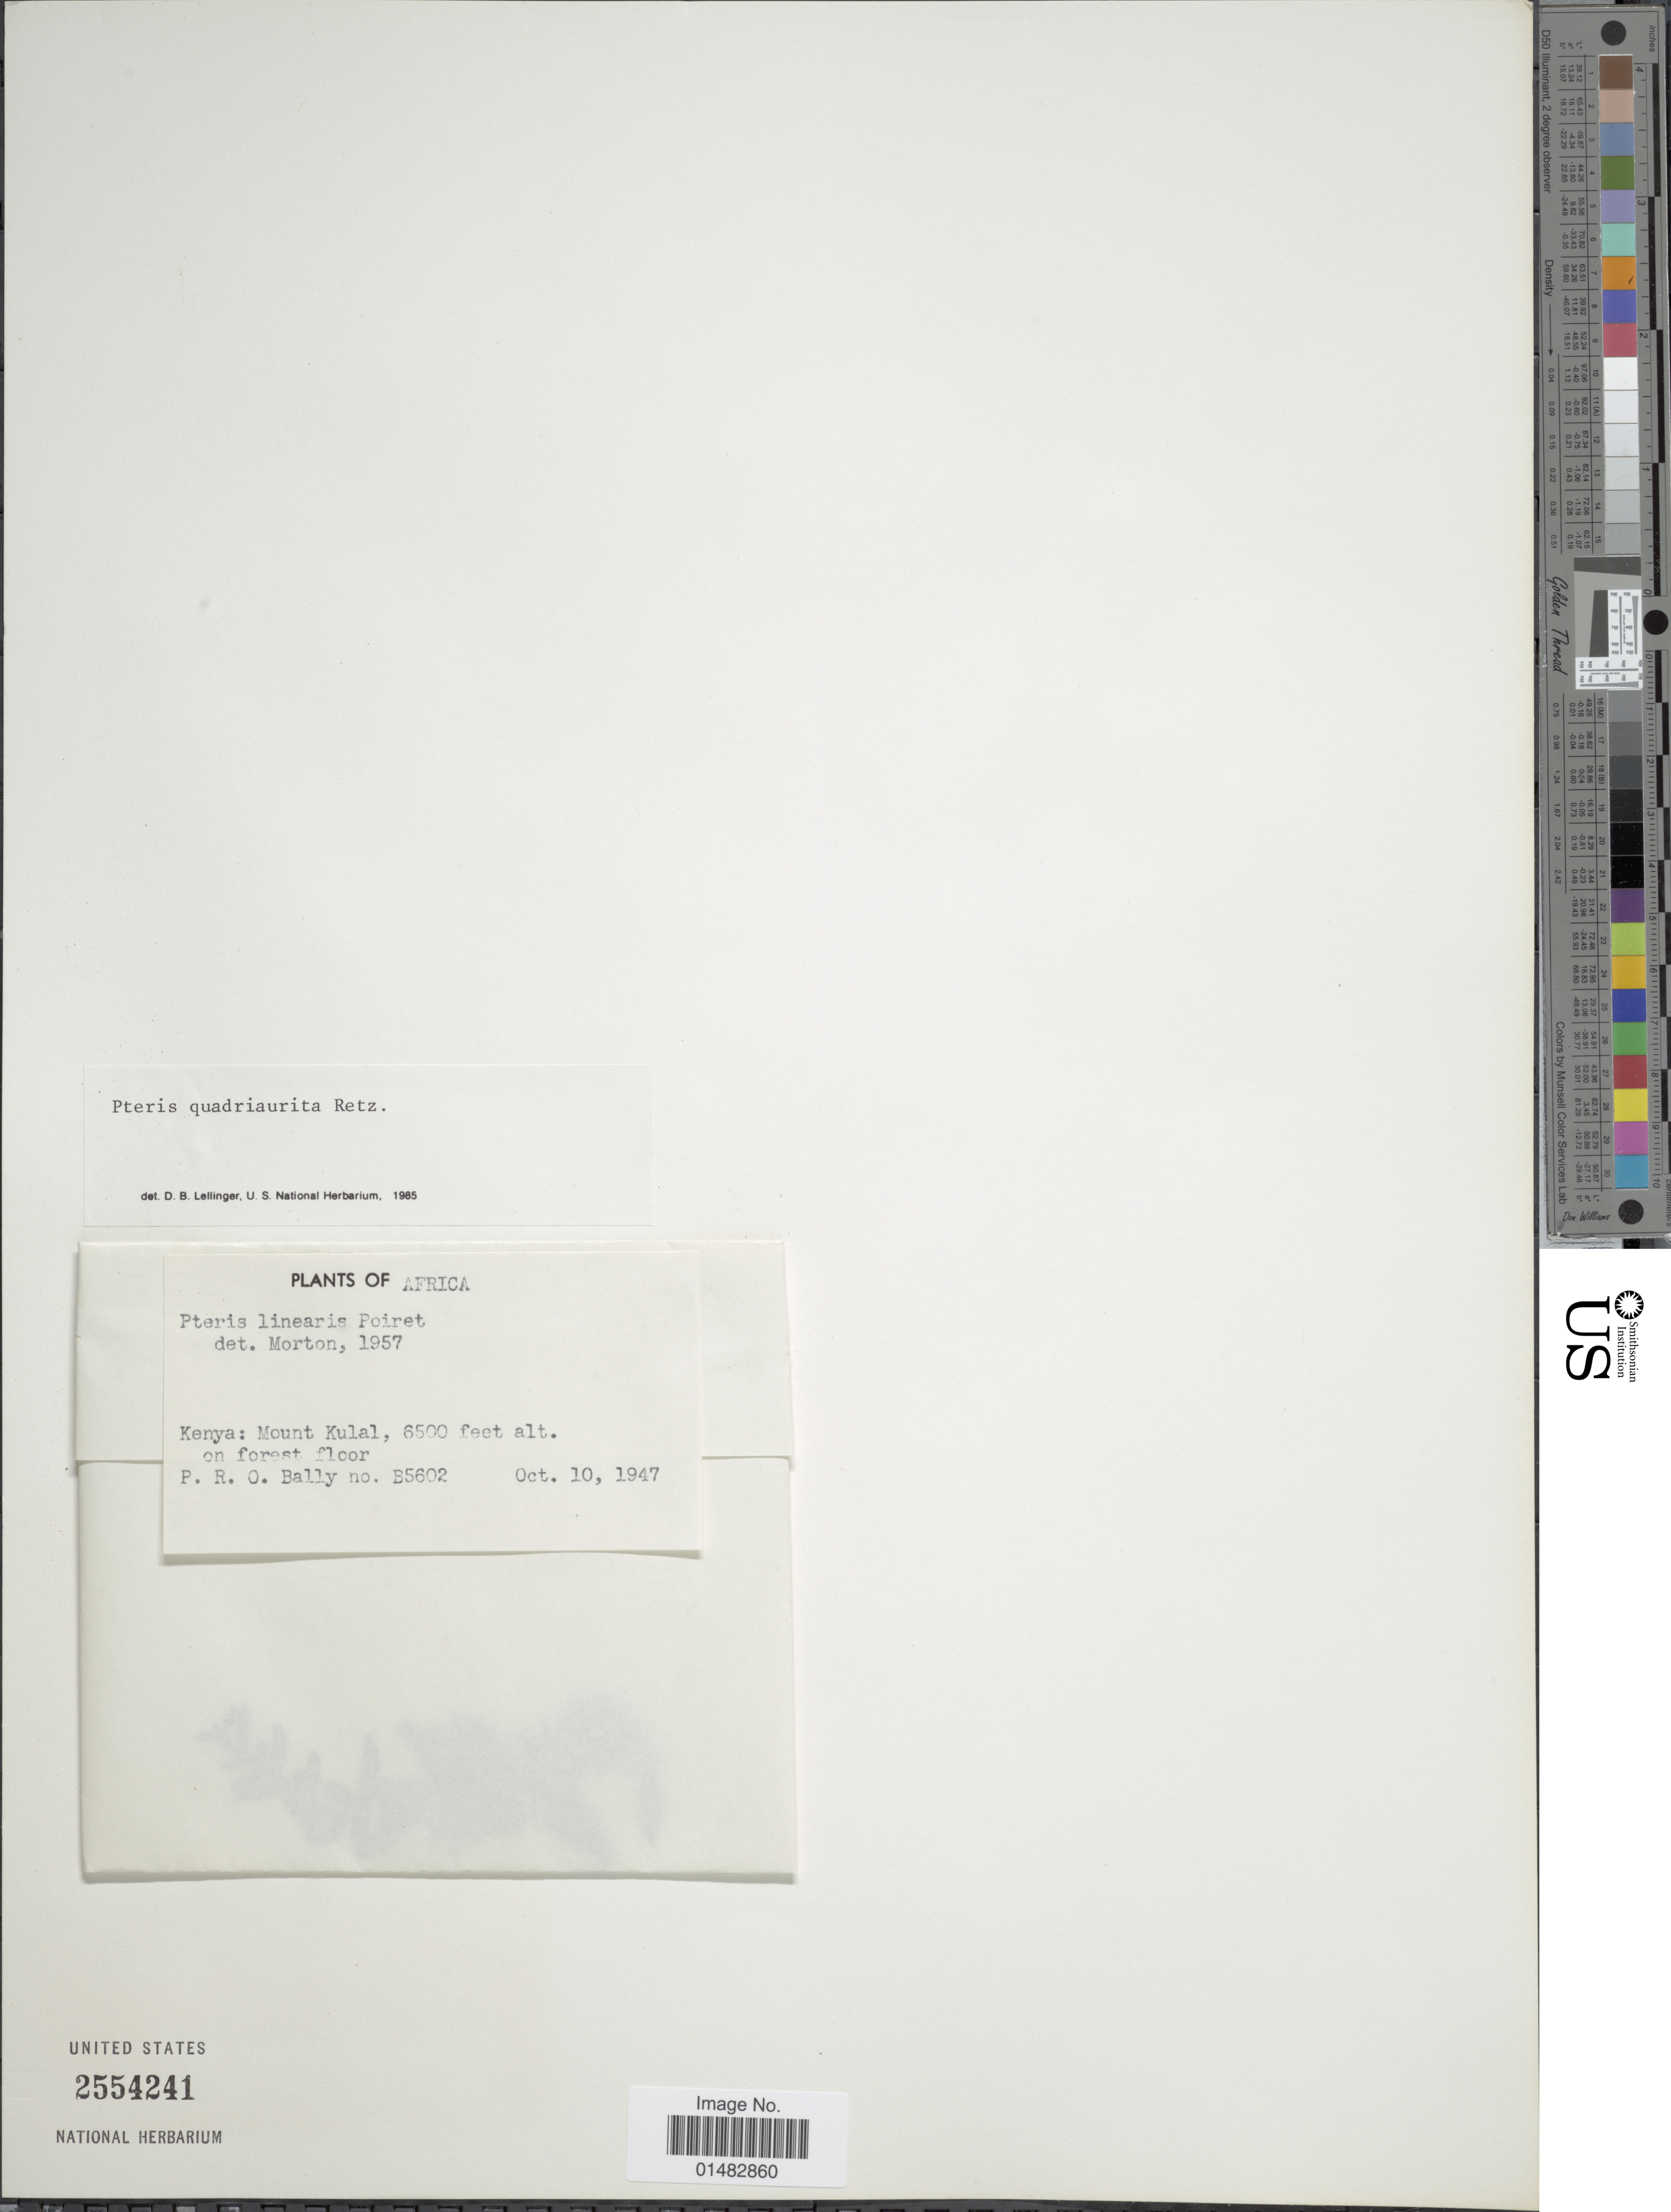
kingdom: Plantae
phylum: Tracheophyta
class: Polypodiopsida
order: Polypodiales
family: Pteridaceae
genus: Pteris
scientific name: Pteris quadriaurita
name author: Retz.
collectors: P. Bally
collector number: B5602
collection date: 1947-10-10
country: Kenya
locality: Africa, Mount Kulal, On forest floor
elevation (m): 1981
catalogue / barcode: US 2554241